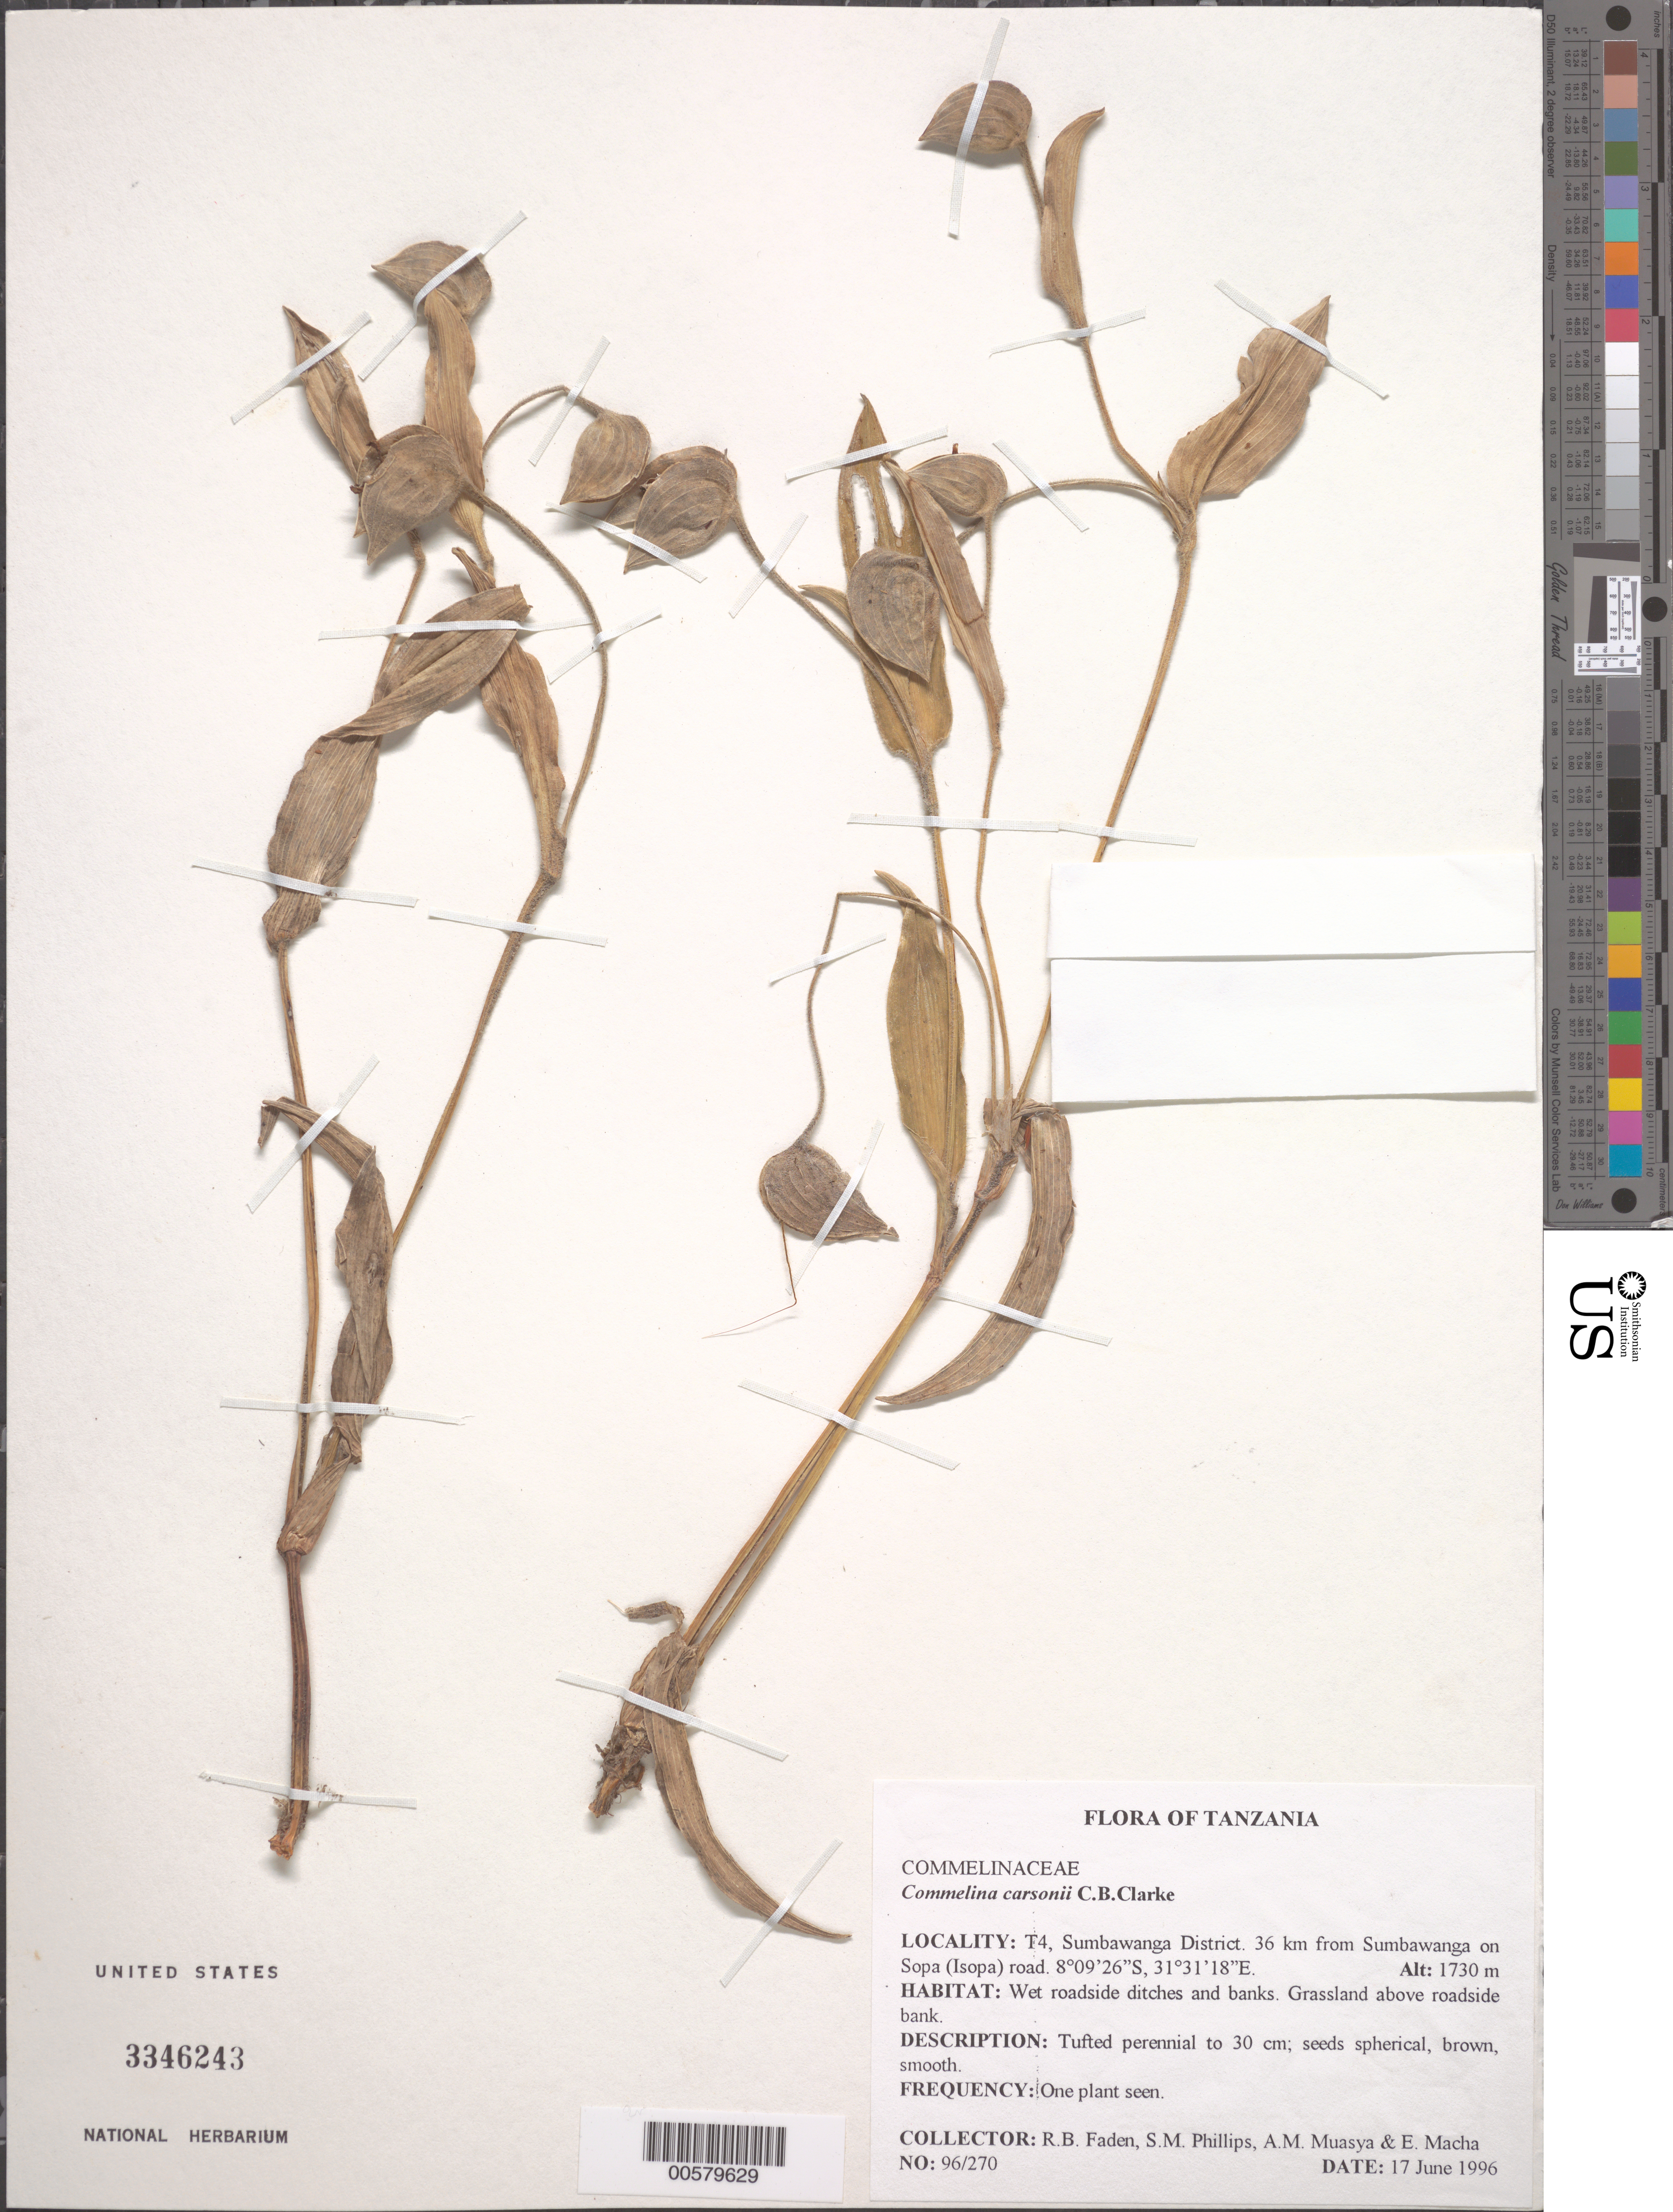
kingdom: Plantae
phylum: Tracheophyta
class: Liliopsida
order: Commelinales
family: Commelinaceae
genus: Commelina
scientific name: Commelina carsonii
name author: C.B. Clarke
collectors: R. B. Faden, S. M. Phillips, A. Muasya & E. Macha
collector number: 96/270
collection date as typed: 17 Jun 1996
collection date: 1996-06-17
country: Tanzania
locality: T4, sumbawanga dist., from sumbawanga to sopa (isopa) road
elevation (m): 1730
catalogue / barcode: US 3346243